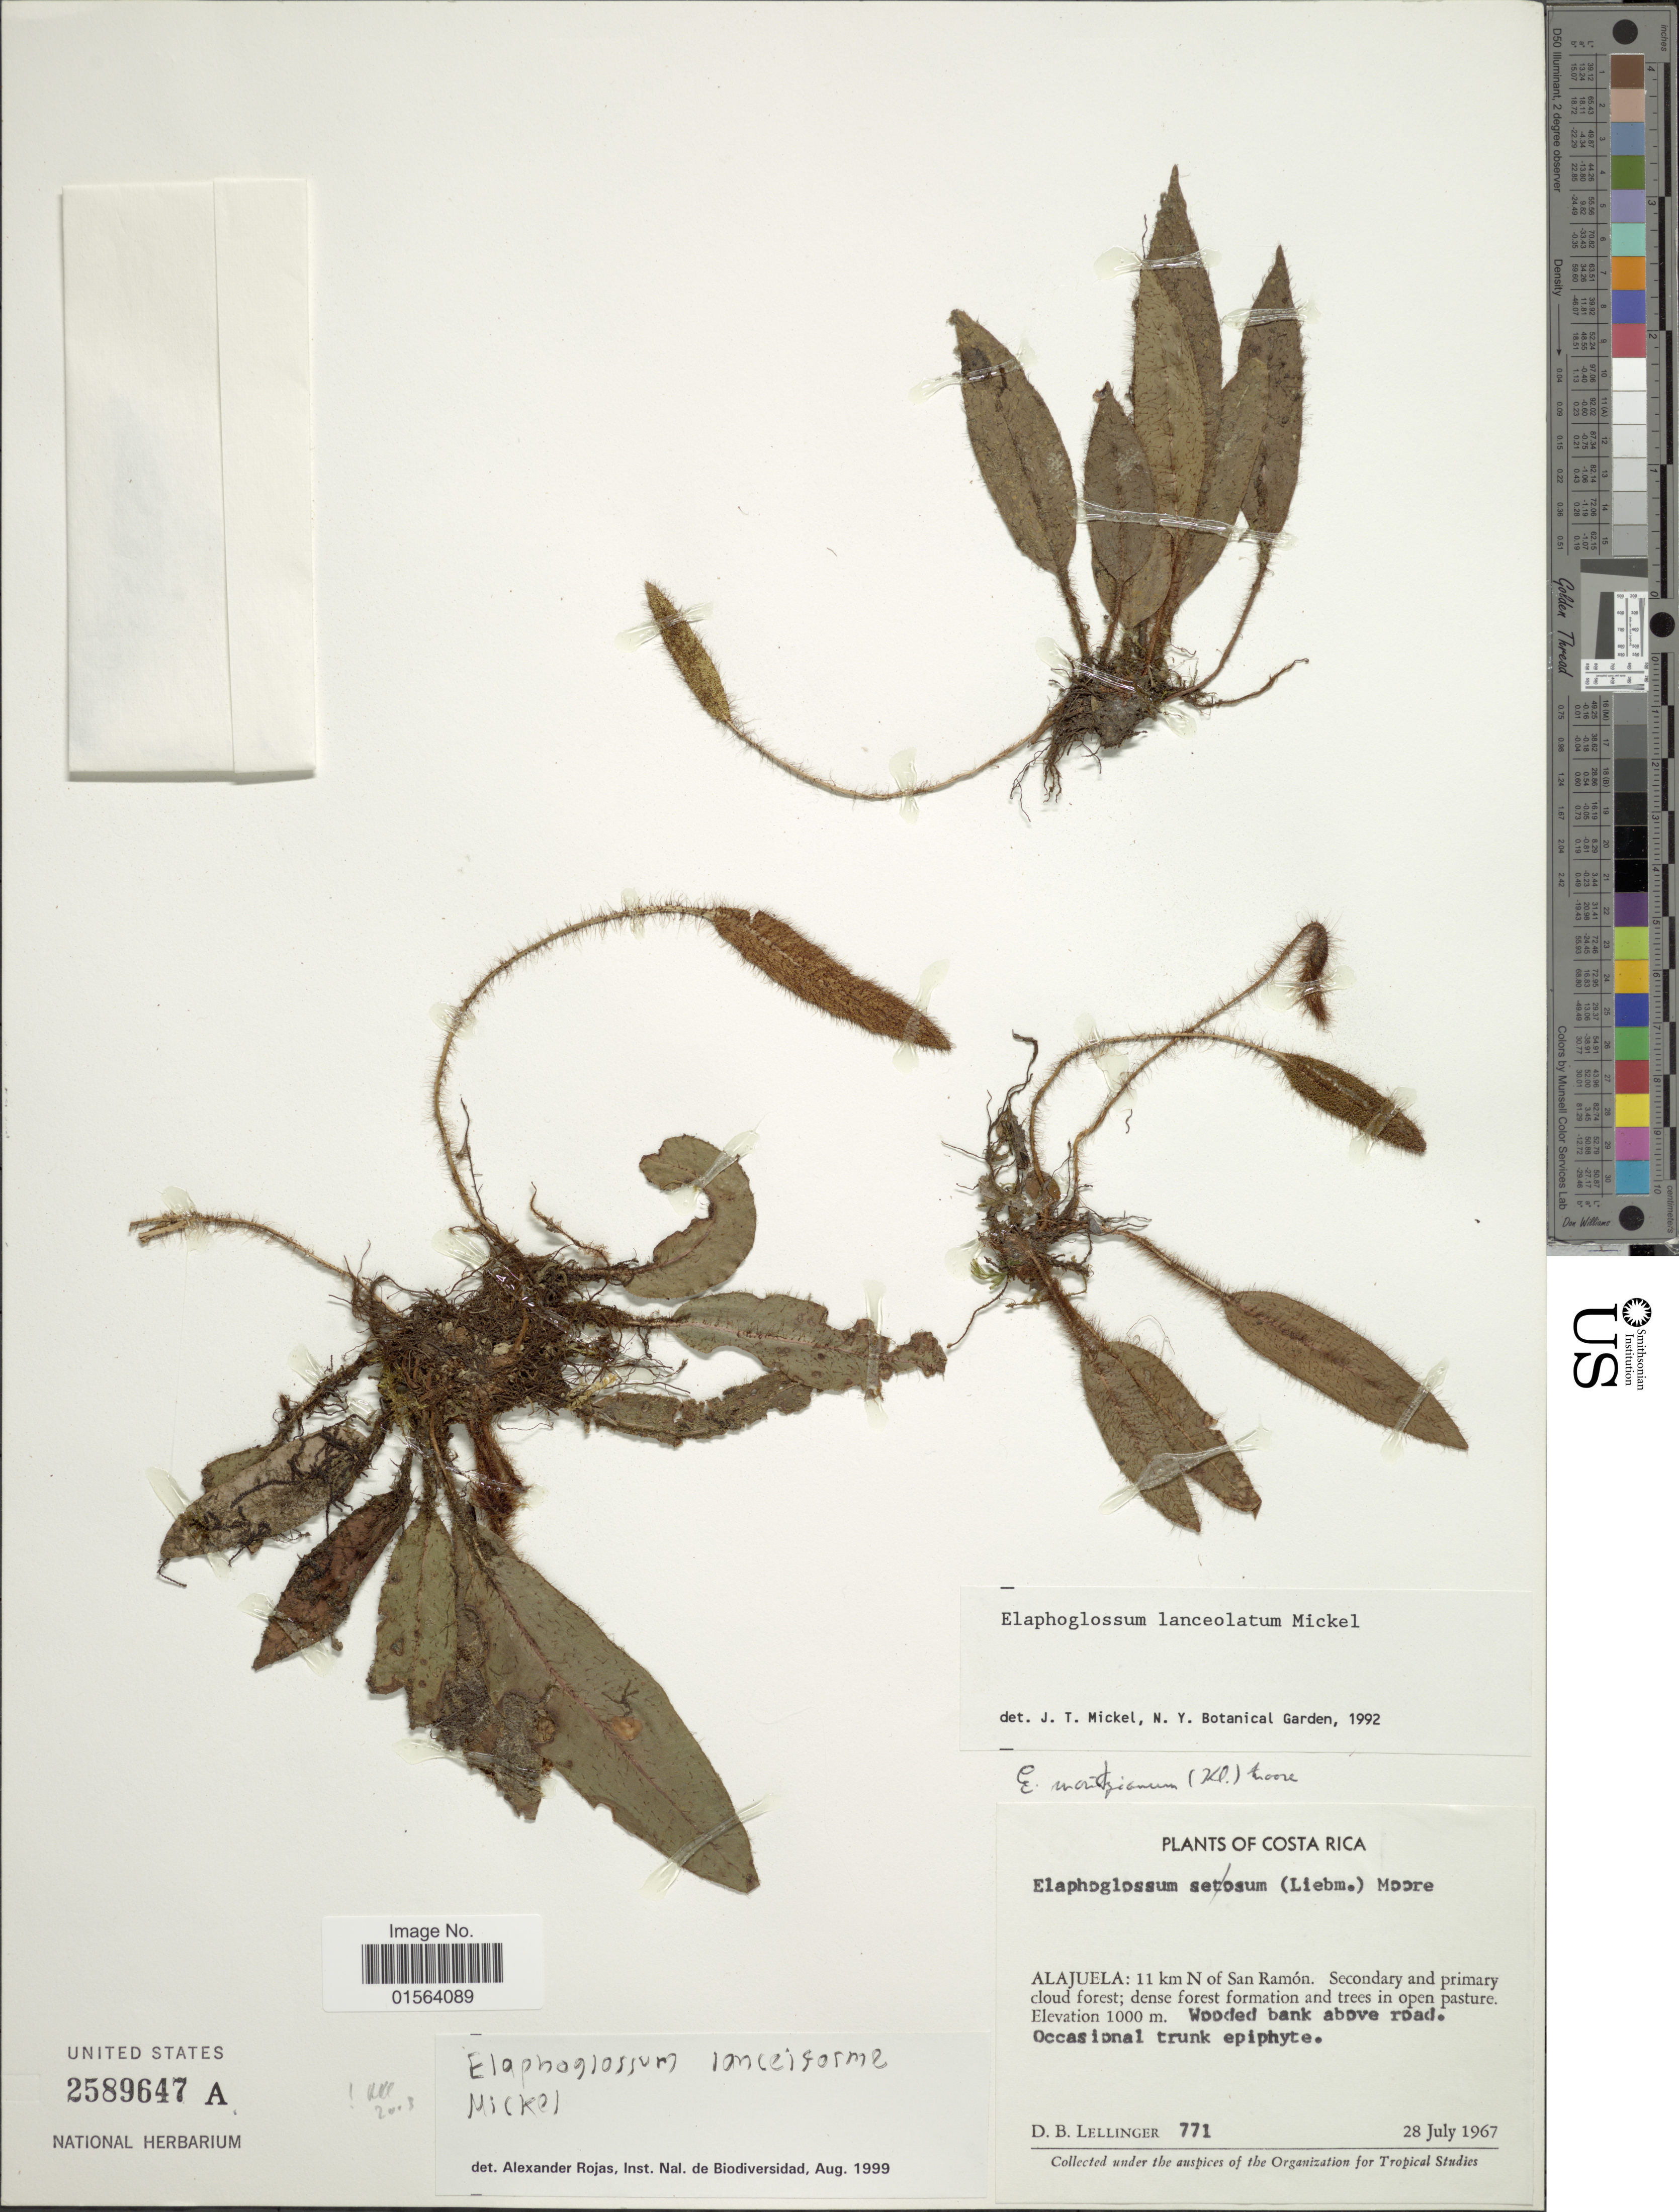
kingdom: Plantae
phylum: Tracheophyta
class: Polypodiopsida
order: Polypodiales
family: Dryopteridaceae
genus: Elaphoglossum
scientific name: Elaphoglossum lanceiforme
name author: Mickel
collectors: D. B. Lellinger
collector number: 771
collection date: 1967-07-28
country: Costa Rica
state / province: Alajuela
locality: Alajuela: 11 km N of San Ramon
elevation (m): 1000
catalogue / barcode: US 2589647A